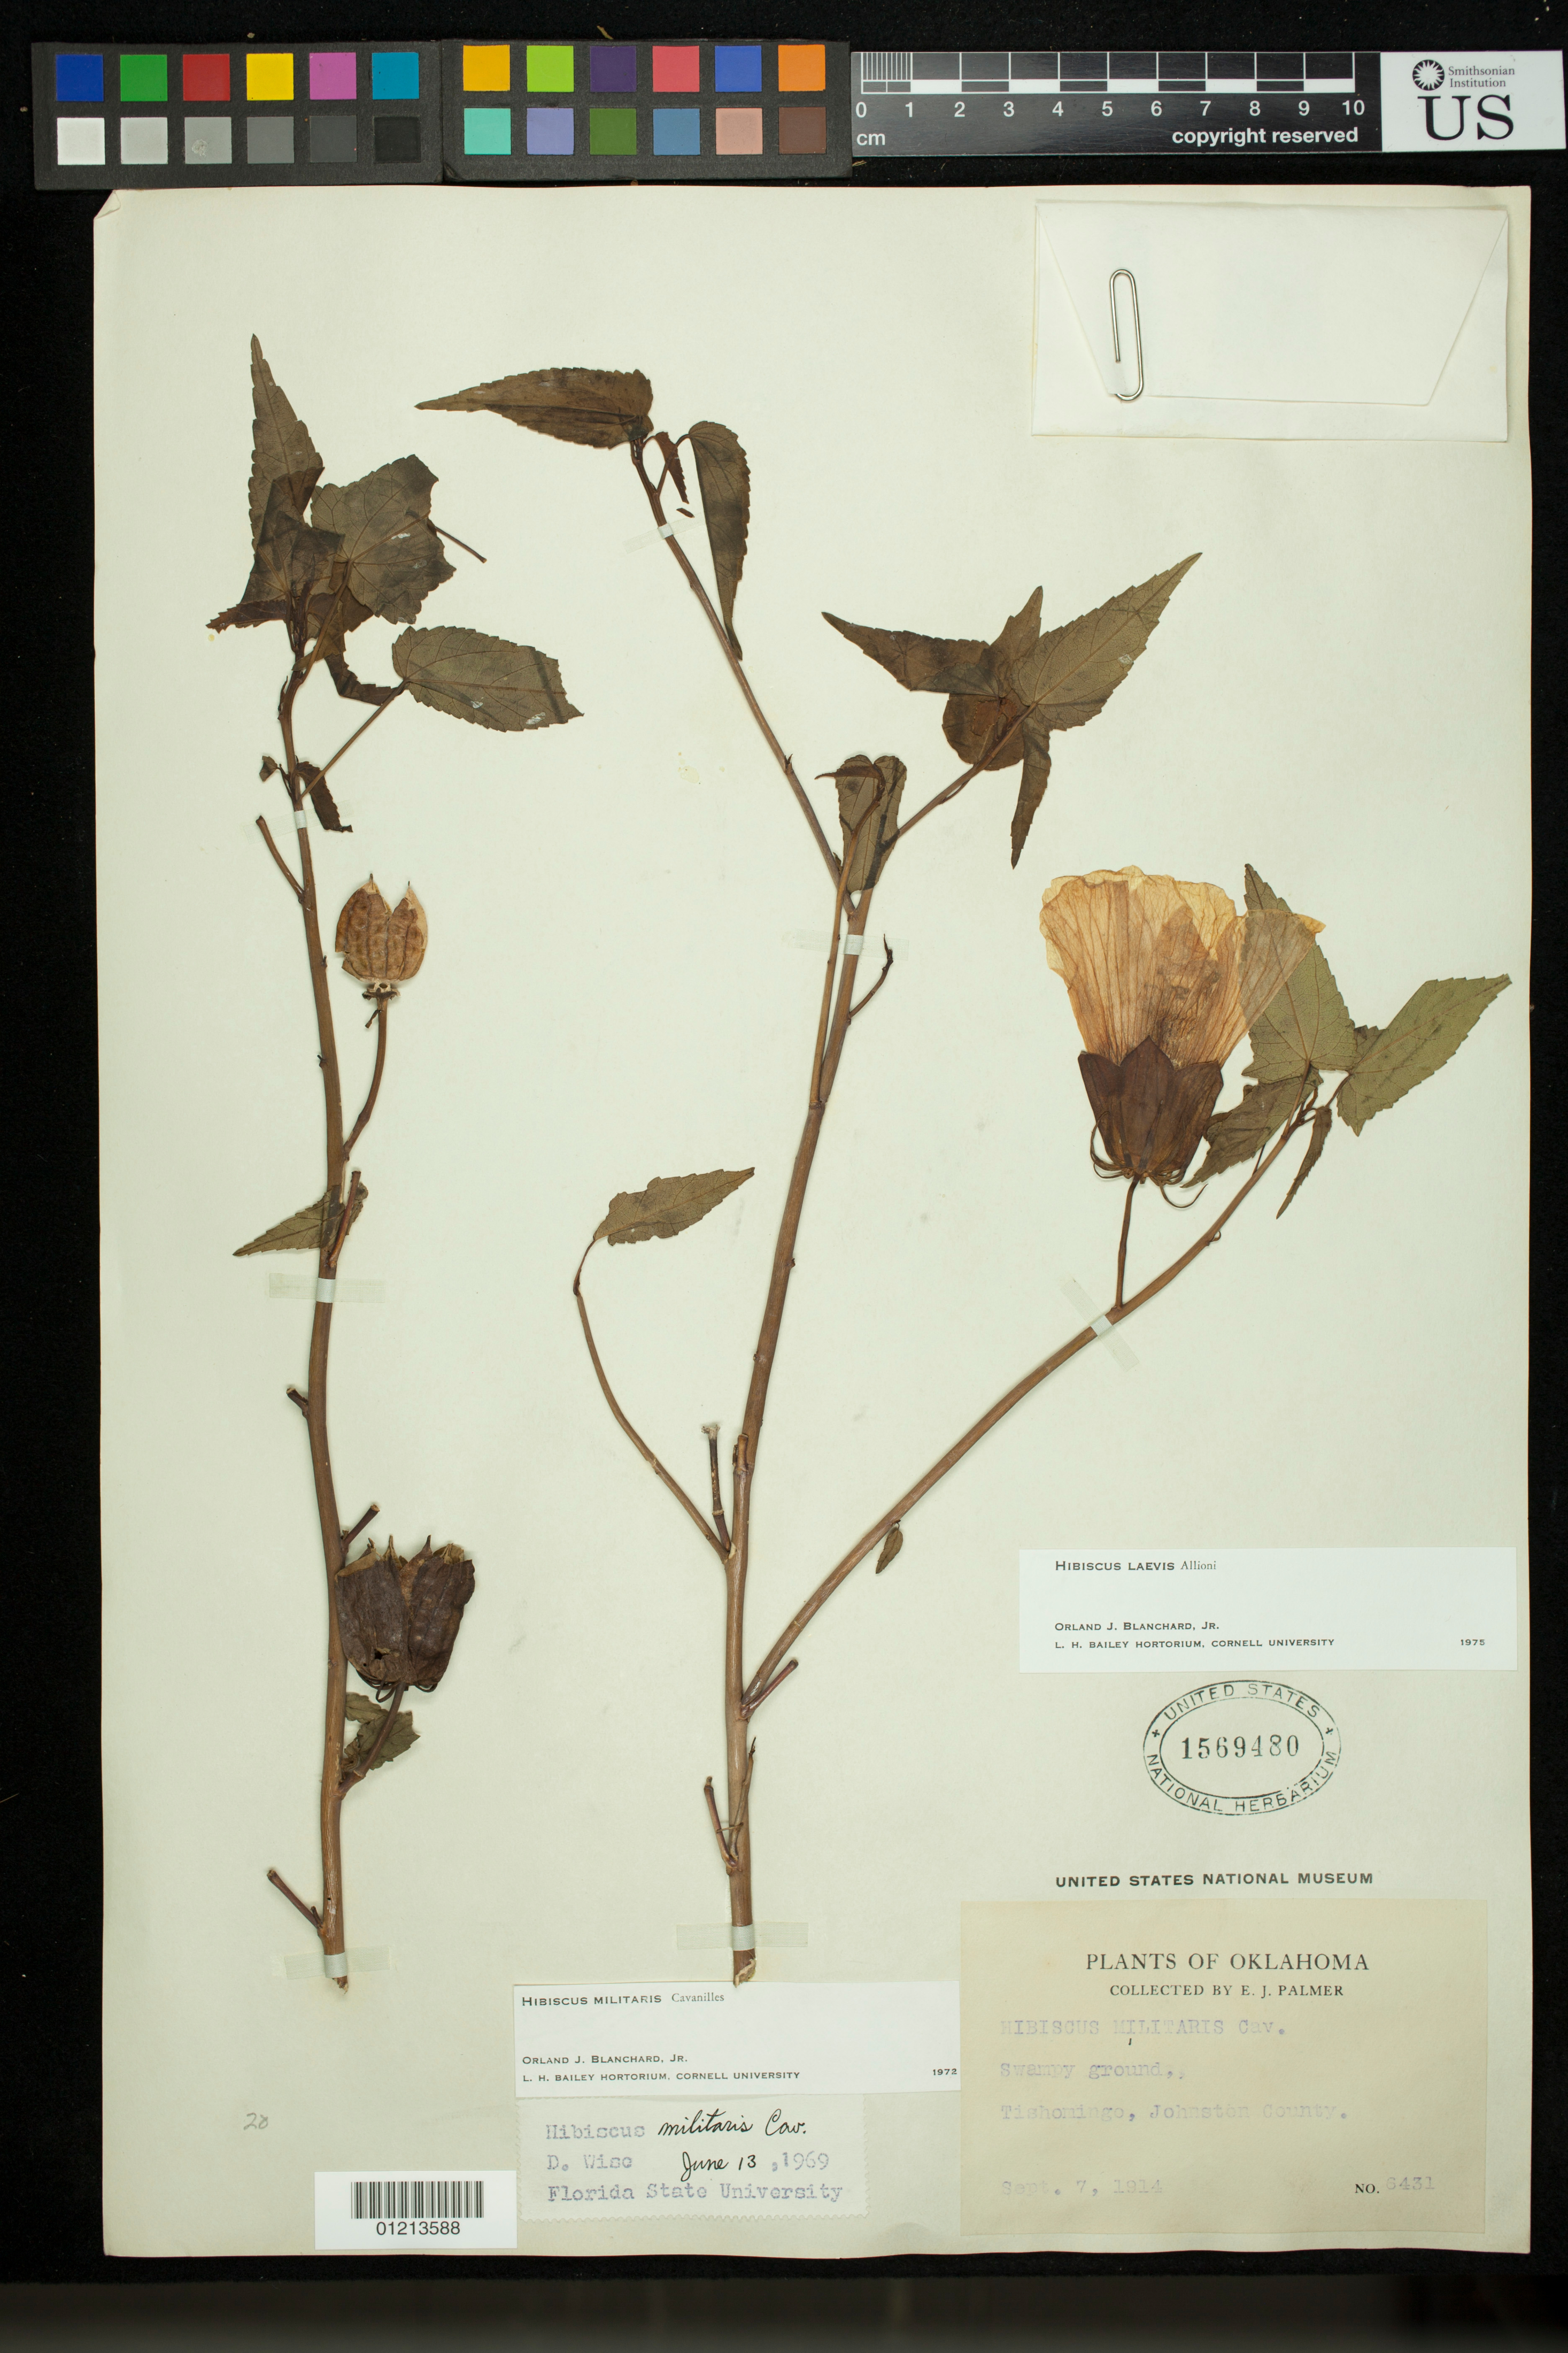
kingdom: Plantae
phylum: Tracheophyta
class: Magnoliopsida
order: Malvales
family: Malvaceae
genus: Hibiscus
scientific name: Hibiscus laevis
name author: All.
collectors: E. J. Palmer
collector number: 6431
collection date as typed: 09 Jul 1914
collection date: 1914-07-09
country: United States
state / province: Oklahoma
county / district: Johnston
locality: Tishomingo, Johnston County. Swampy ground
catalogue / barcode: US 1569480